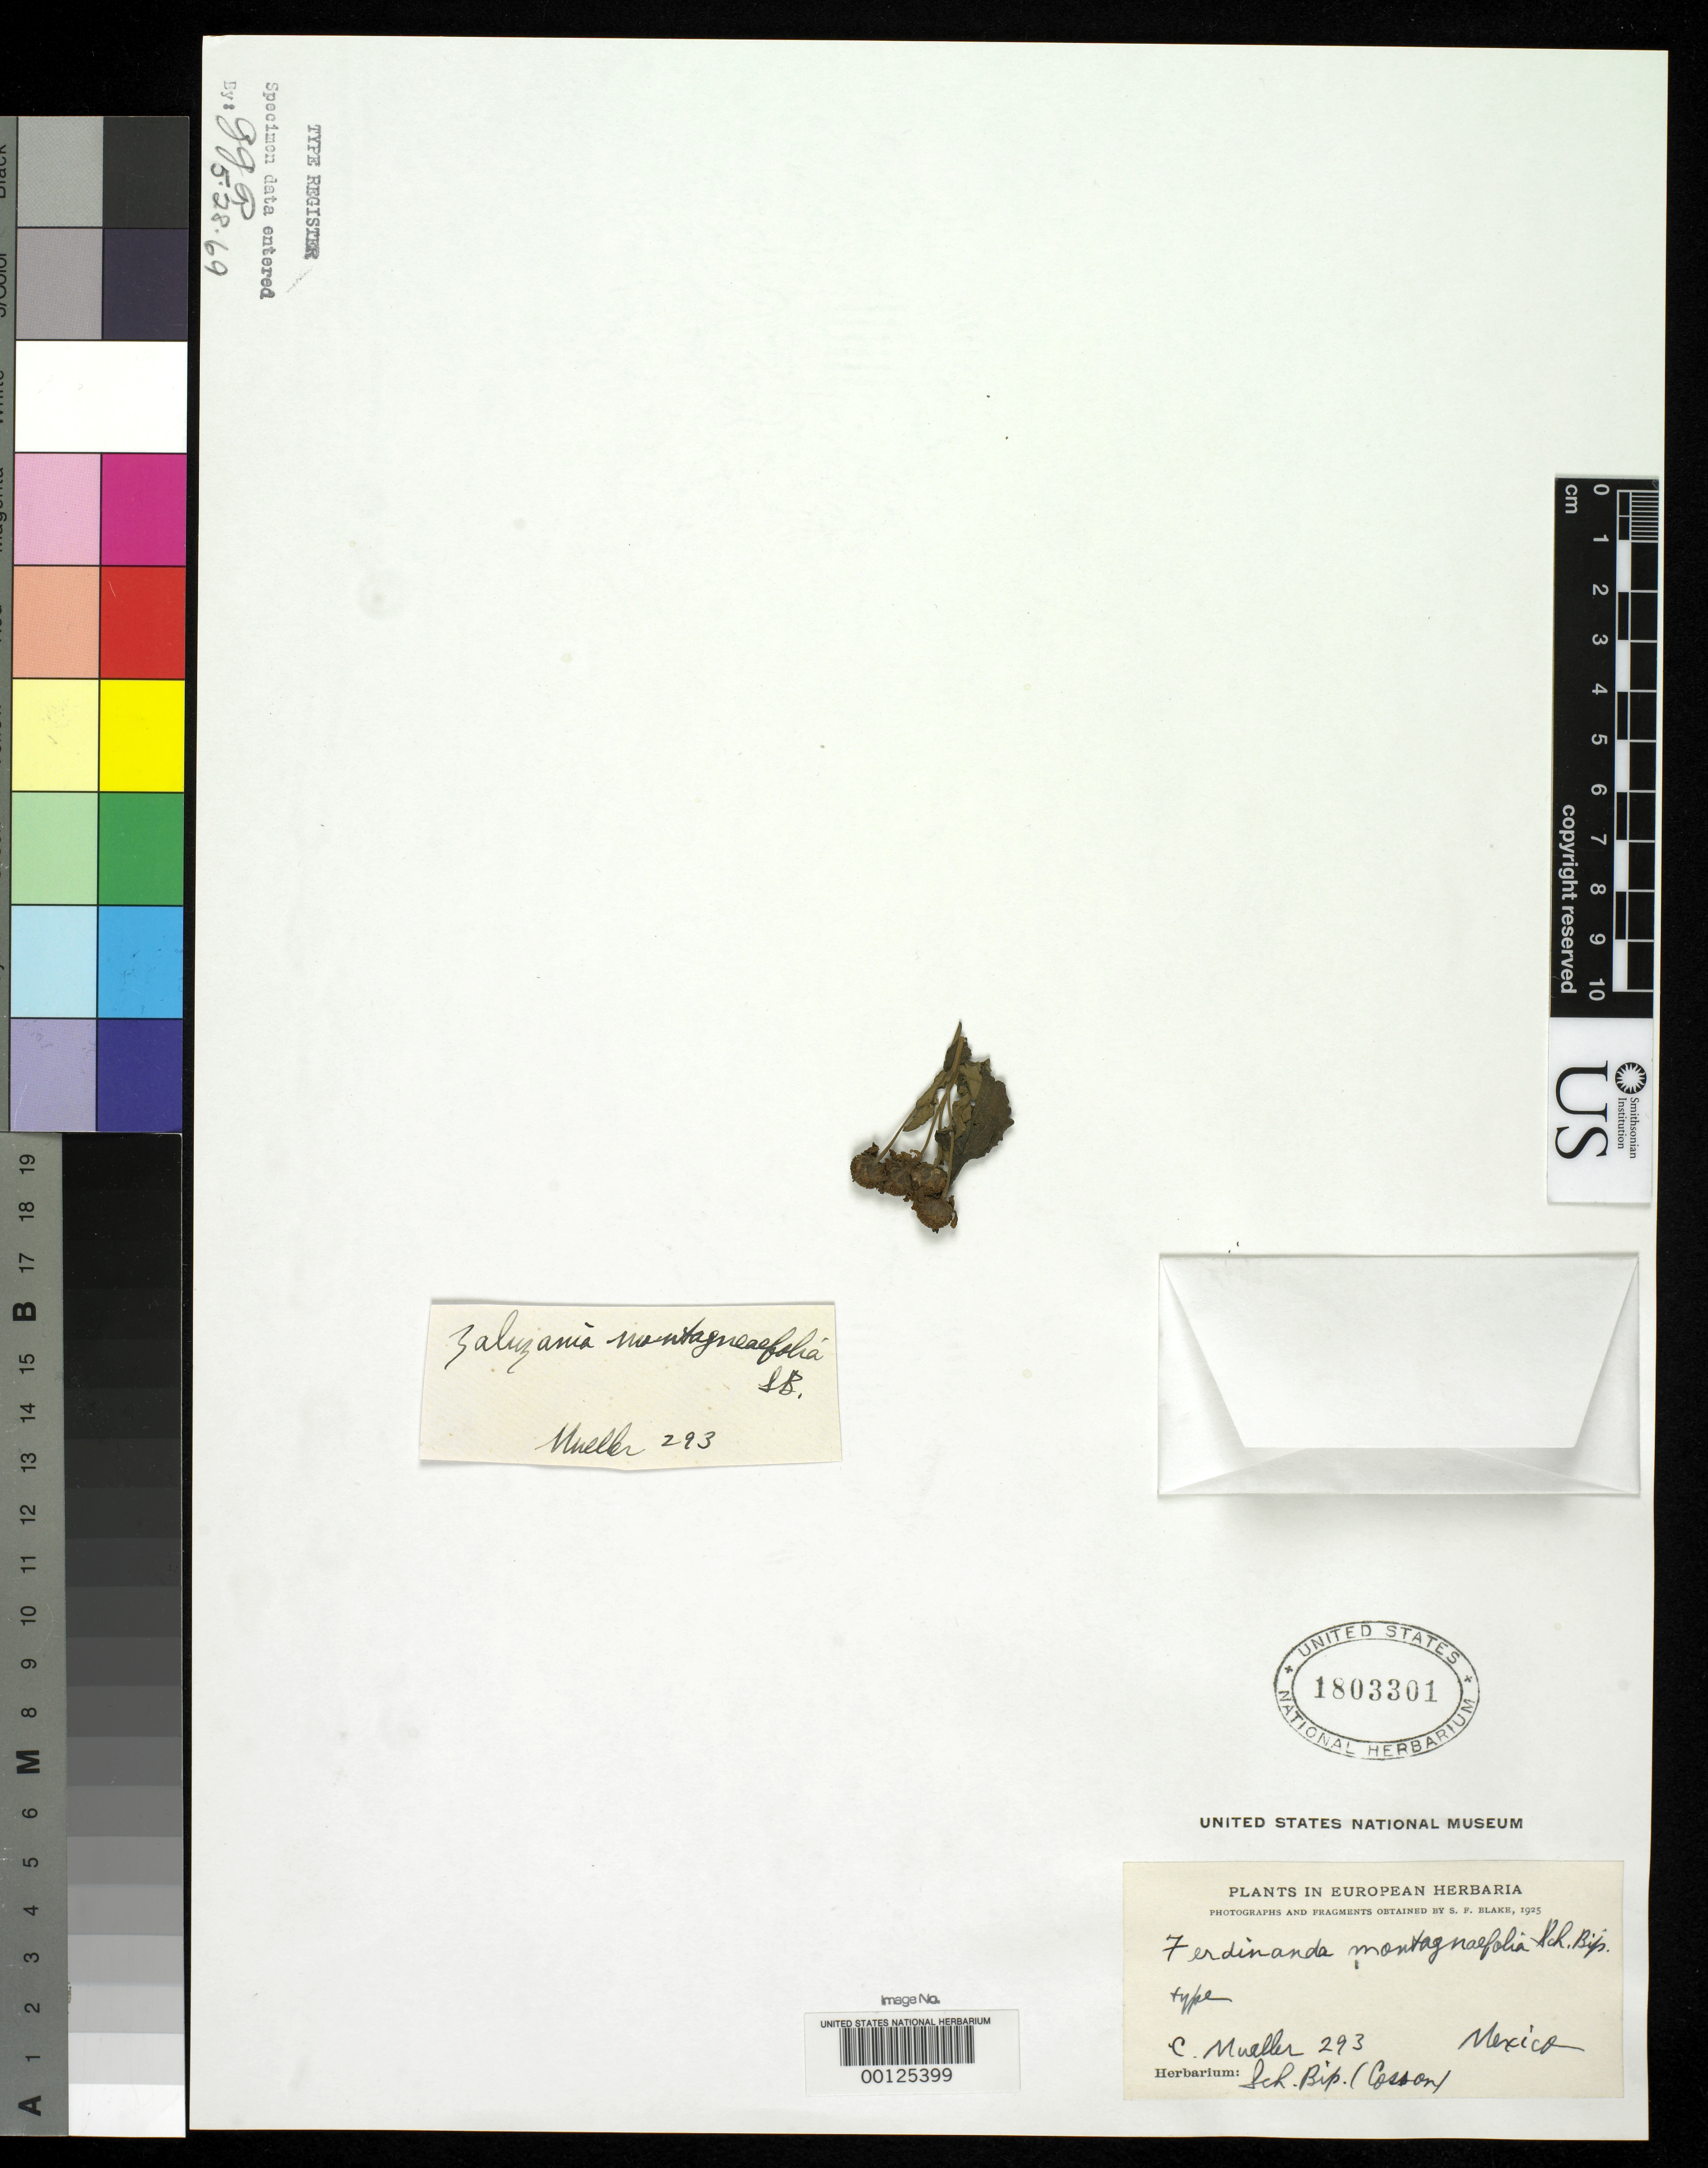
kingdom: Plantae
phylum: Tracheophyta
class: Magnoliopsida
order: Asterales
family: Asteraceae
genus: Ferdinanda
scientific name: Ferdinanda montagnaefolia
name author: Sch. Bip. ex K. Koch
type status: Type Material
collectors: C. H. Muller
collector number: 293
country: Mexico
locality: E of Monserrat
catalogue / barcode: US 1803301